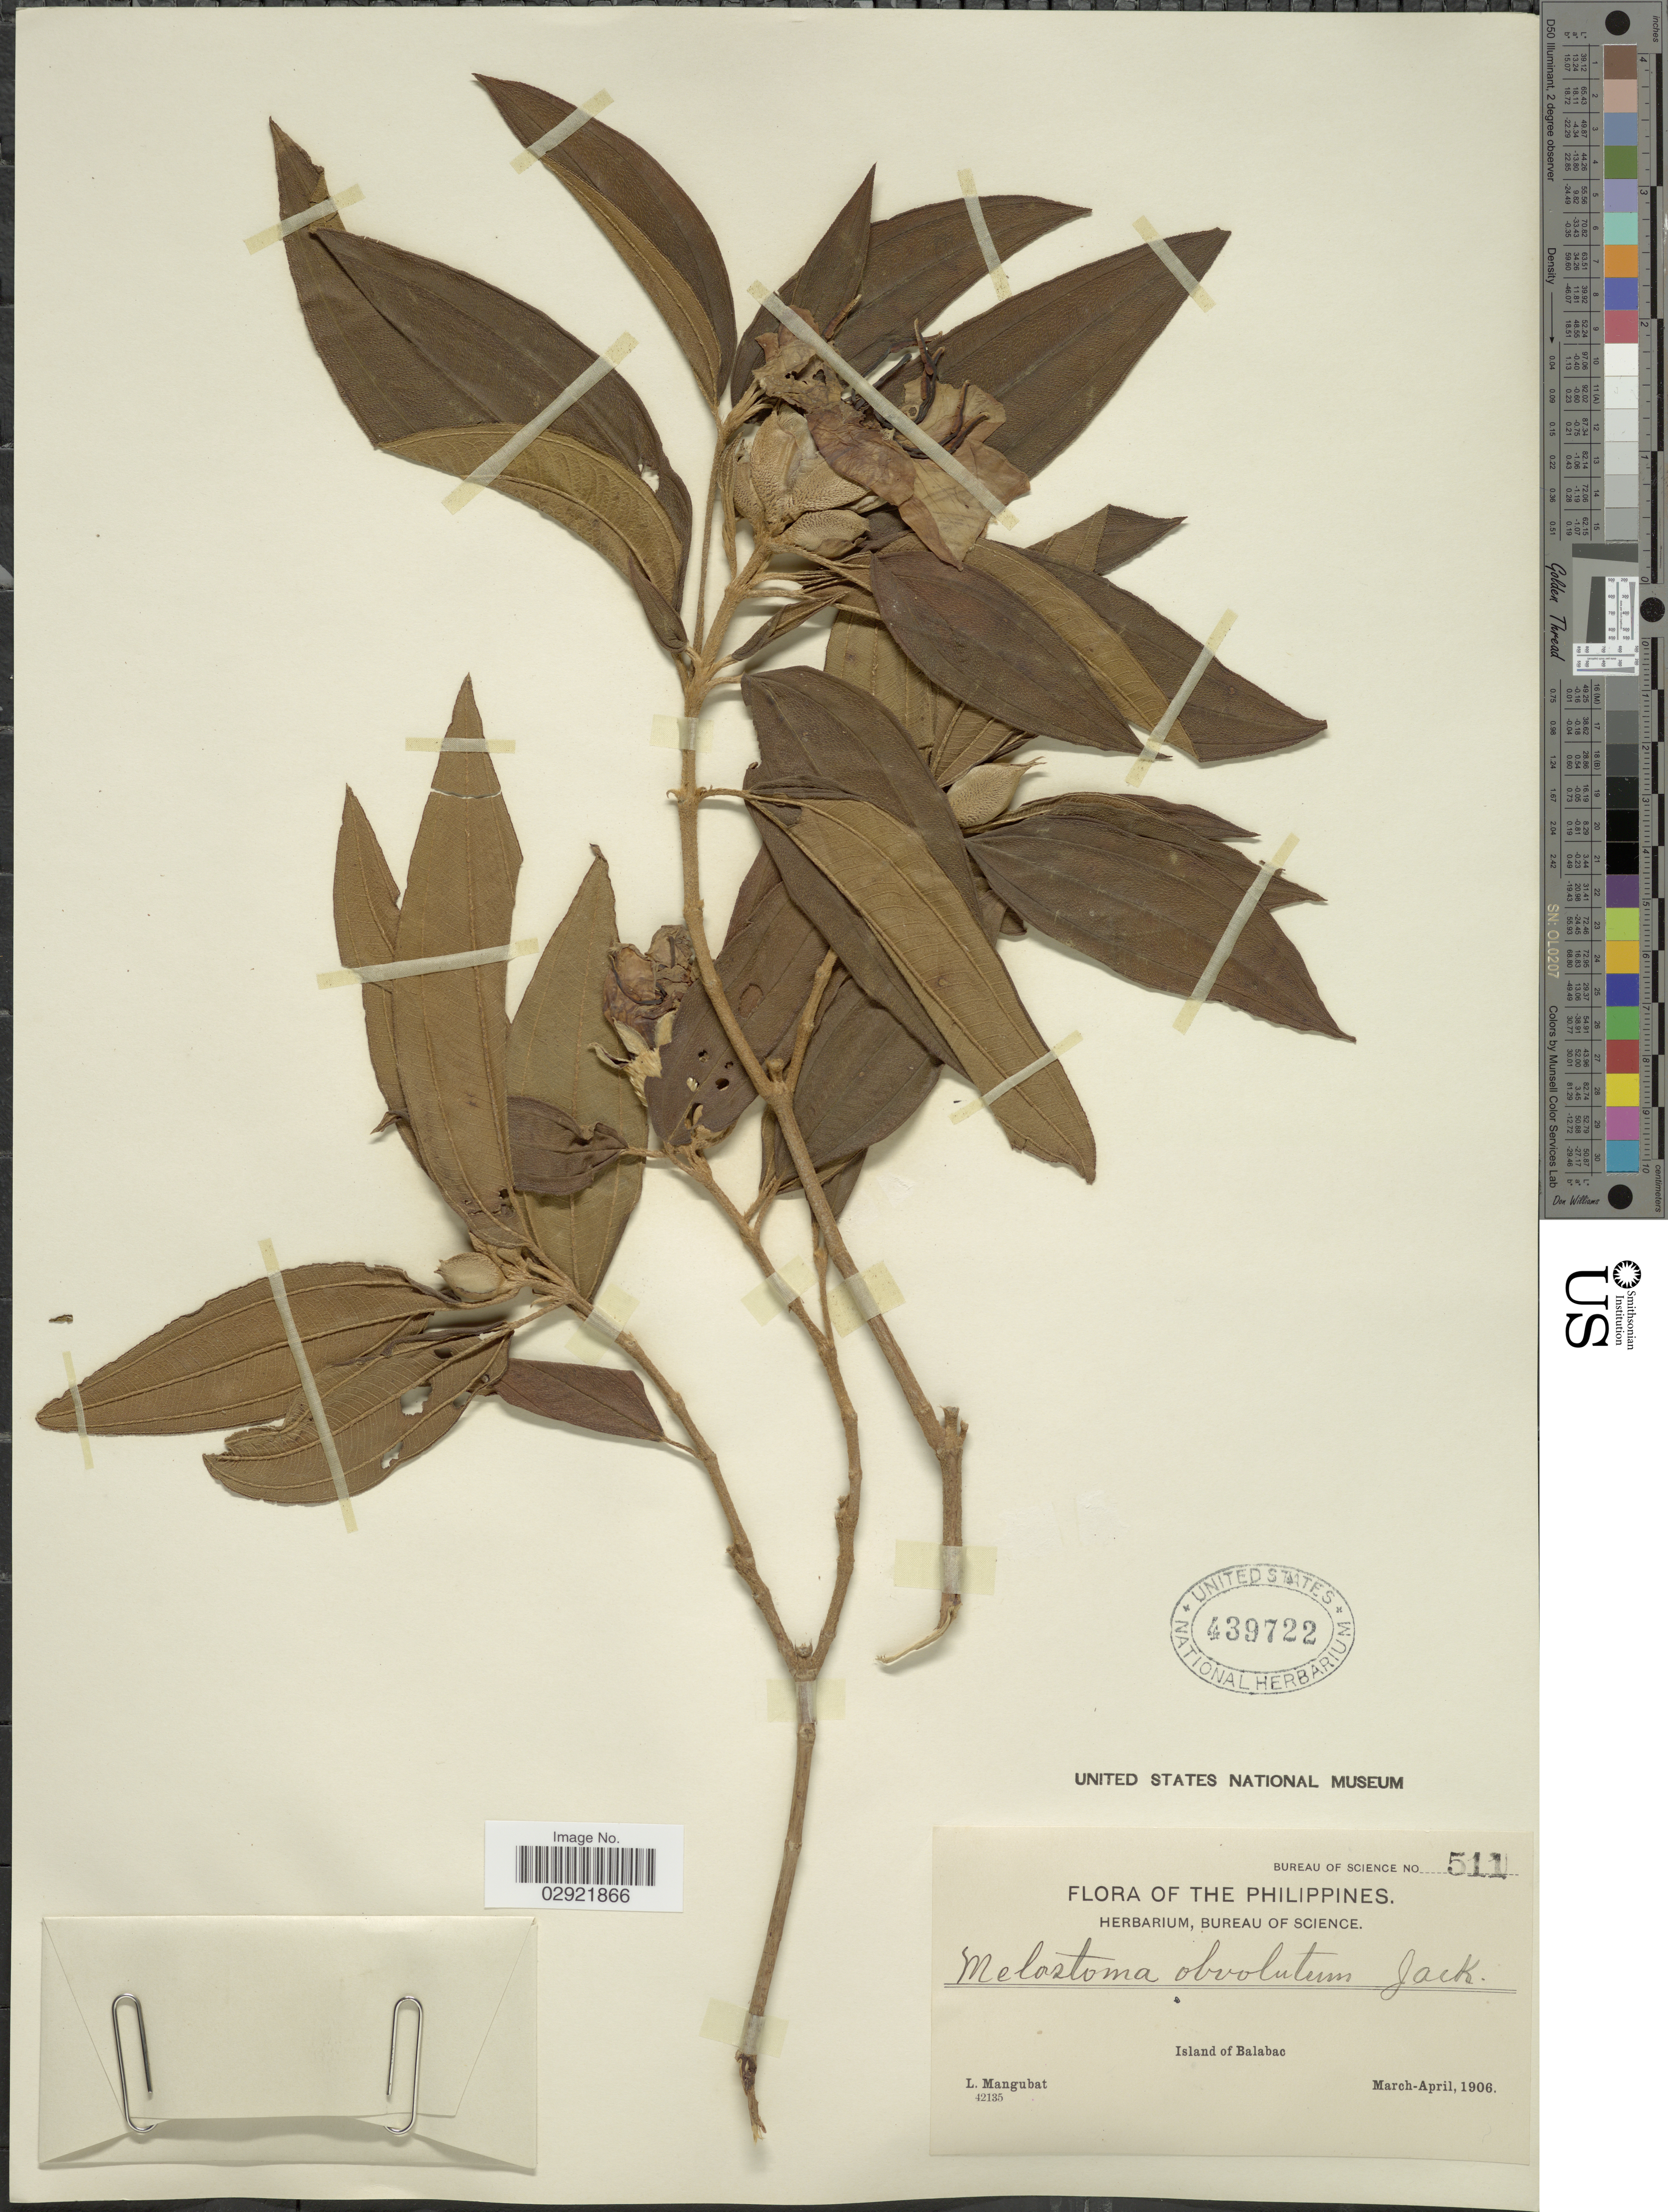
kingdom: Plantae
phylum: Tracheophyta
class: Magnoliopsida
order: Myrtales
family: Melastomataceae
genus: Melastoma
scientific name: Melastoma malabathricum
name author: L.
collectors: L. Mangubat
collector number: Bureau of Science 511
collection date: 1906-03/1906-04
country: Philippines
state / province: Mimaropa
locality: Island of Balabac.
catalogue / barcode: US 439722